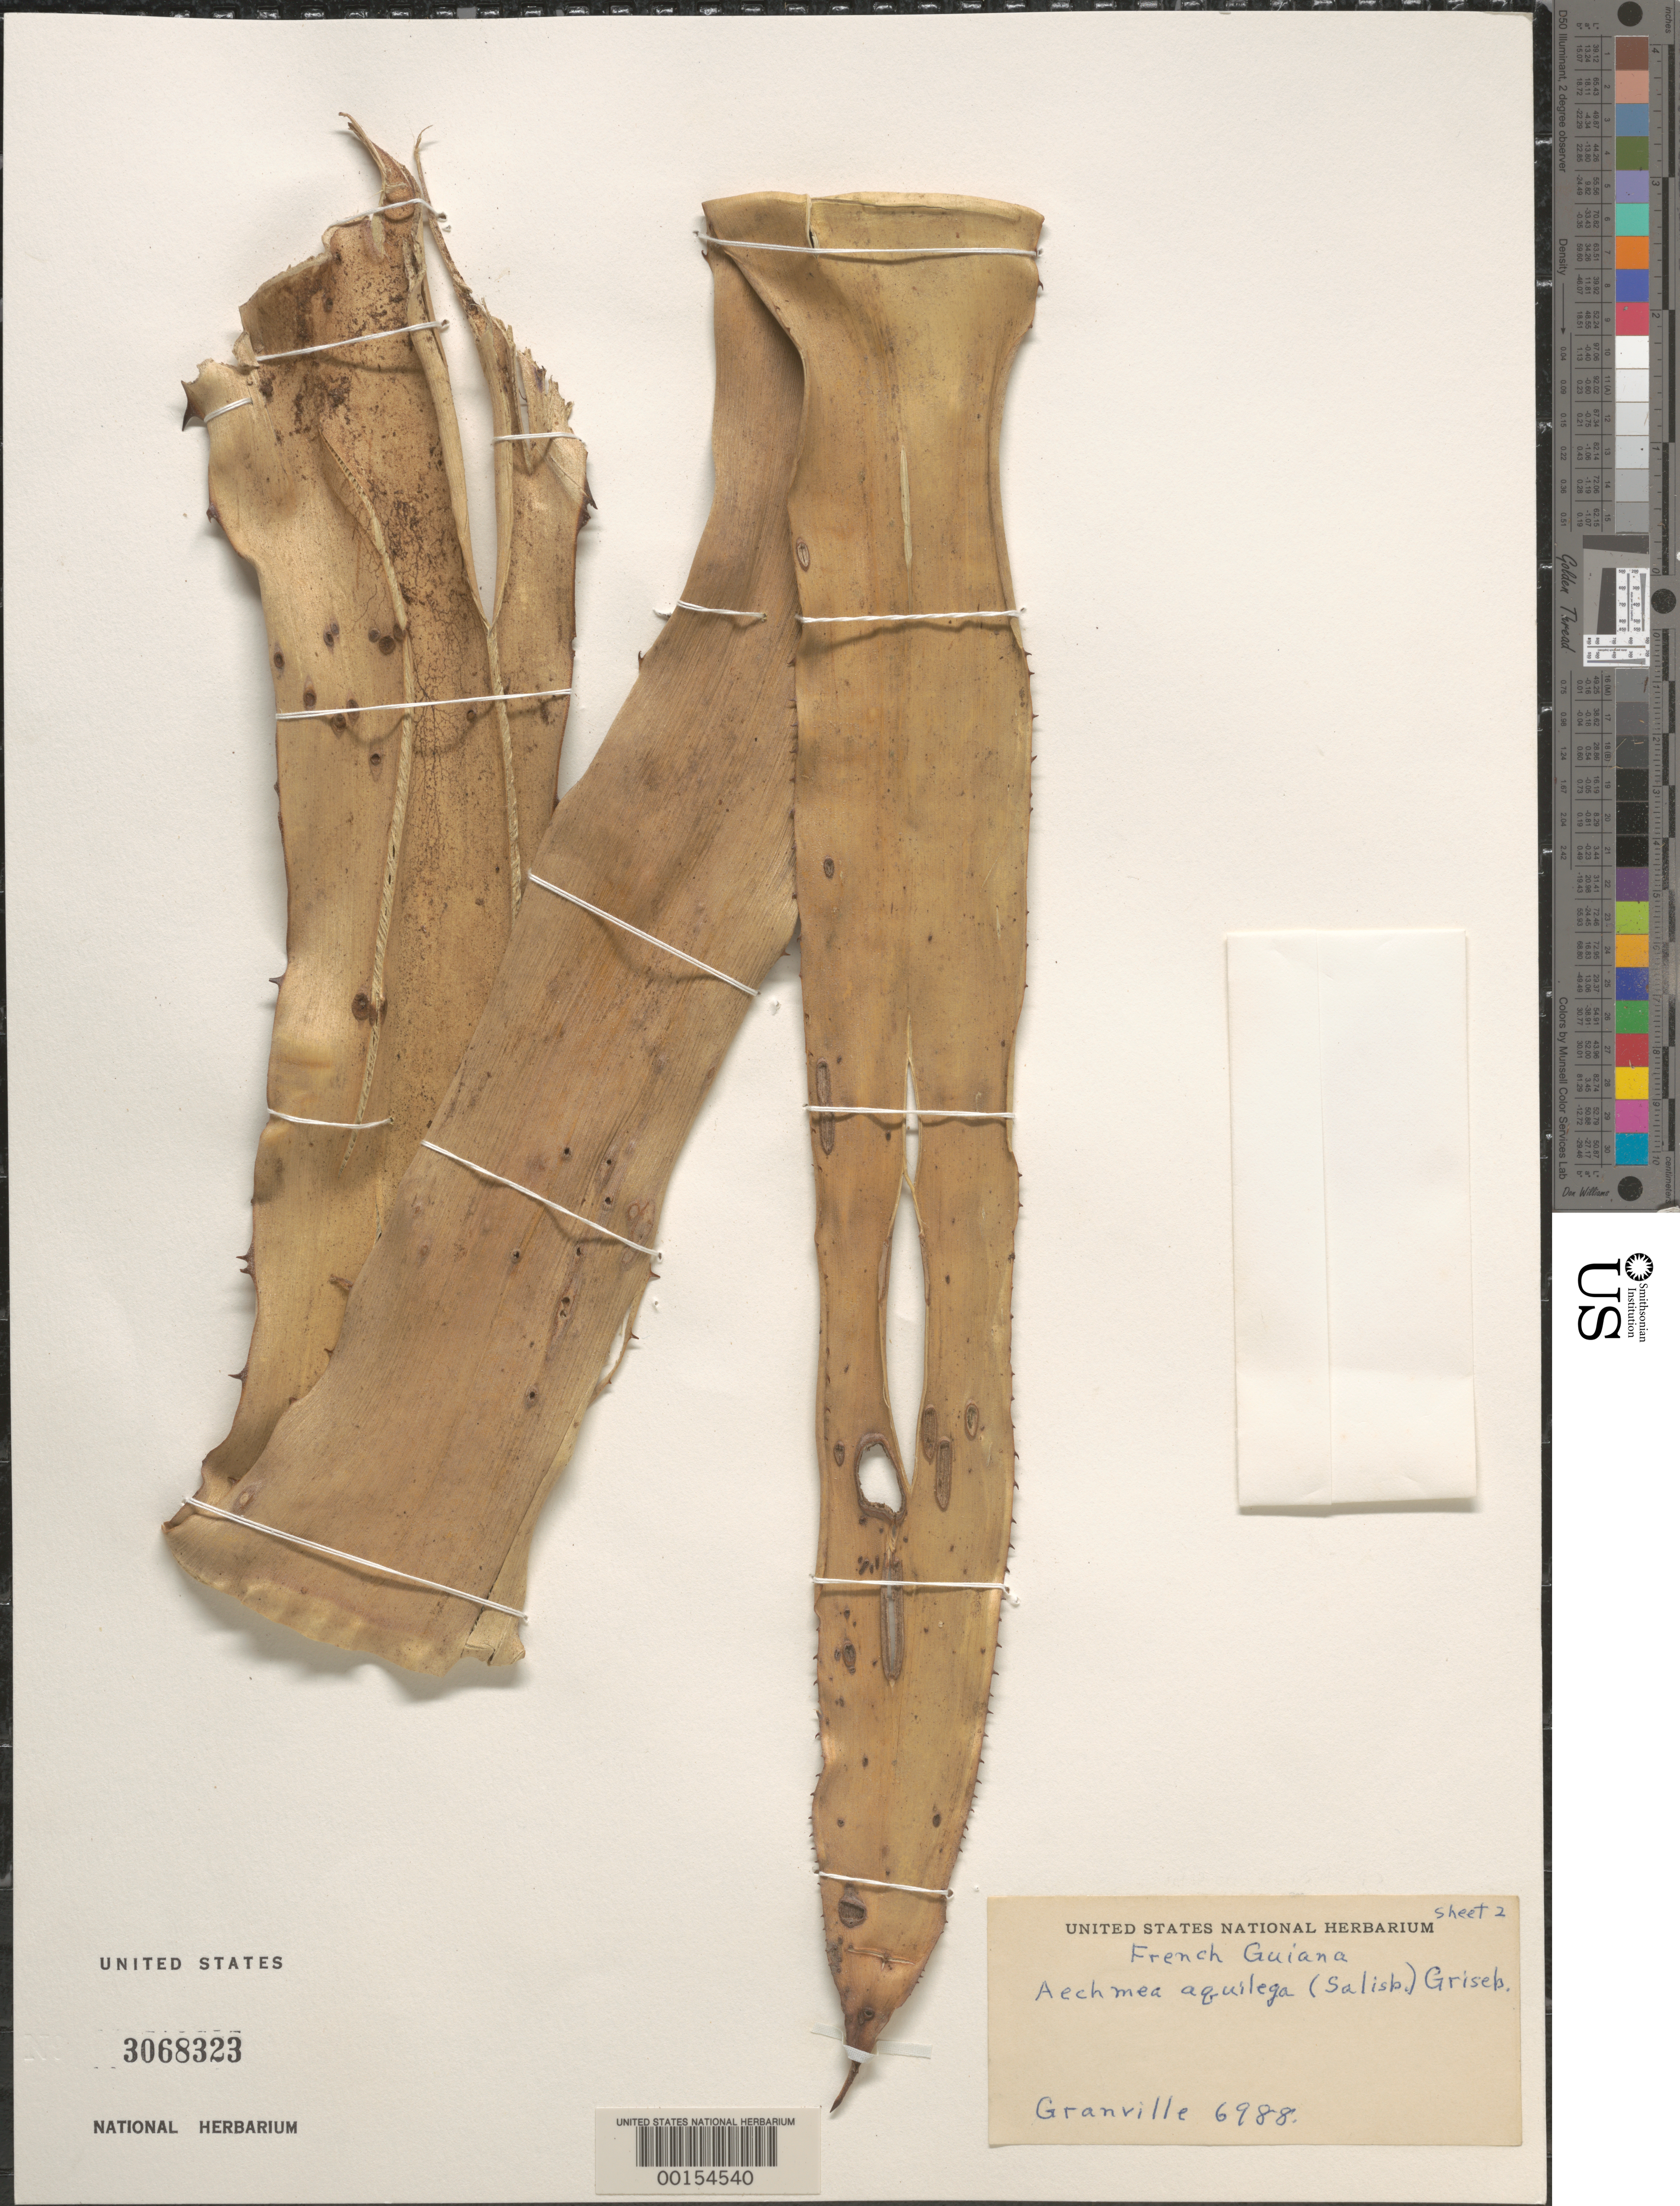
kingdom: Plantae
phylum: Tracheophyta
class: Liliopsida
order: Poales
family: Bromeliaceae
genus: Aechmea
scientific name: Aechmea aquilega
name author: (Salisb.) Griseb.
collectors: Granville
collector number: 6988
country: French Guiana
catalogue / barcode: US 3068323